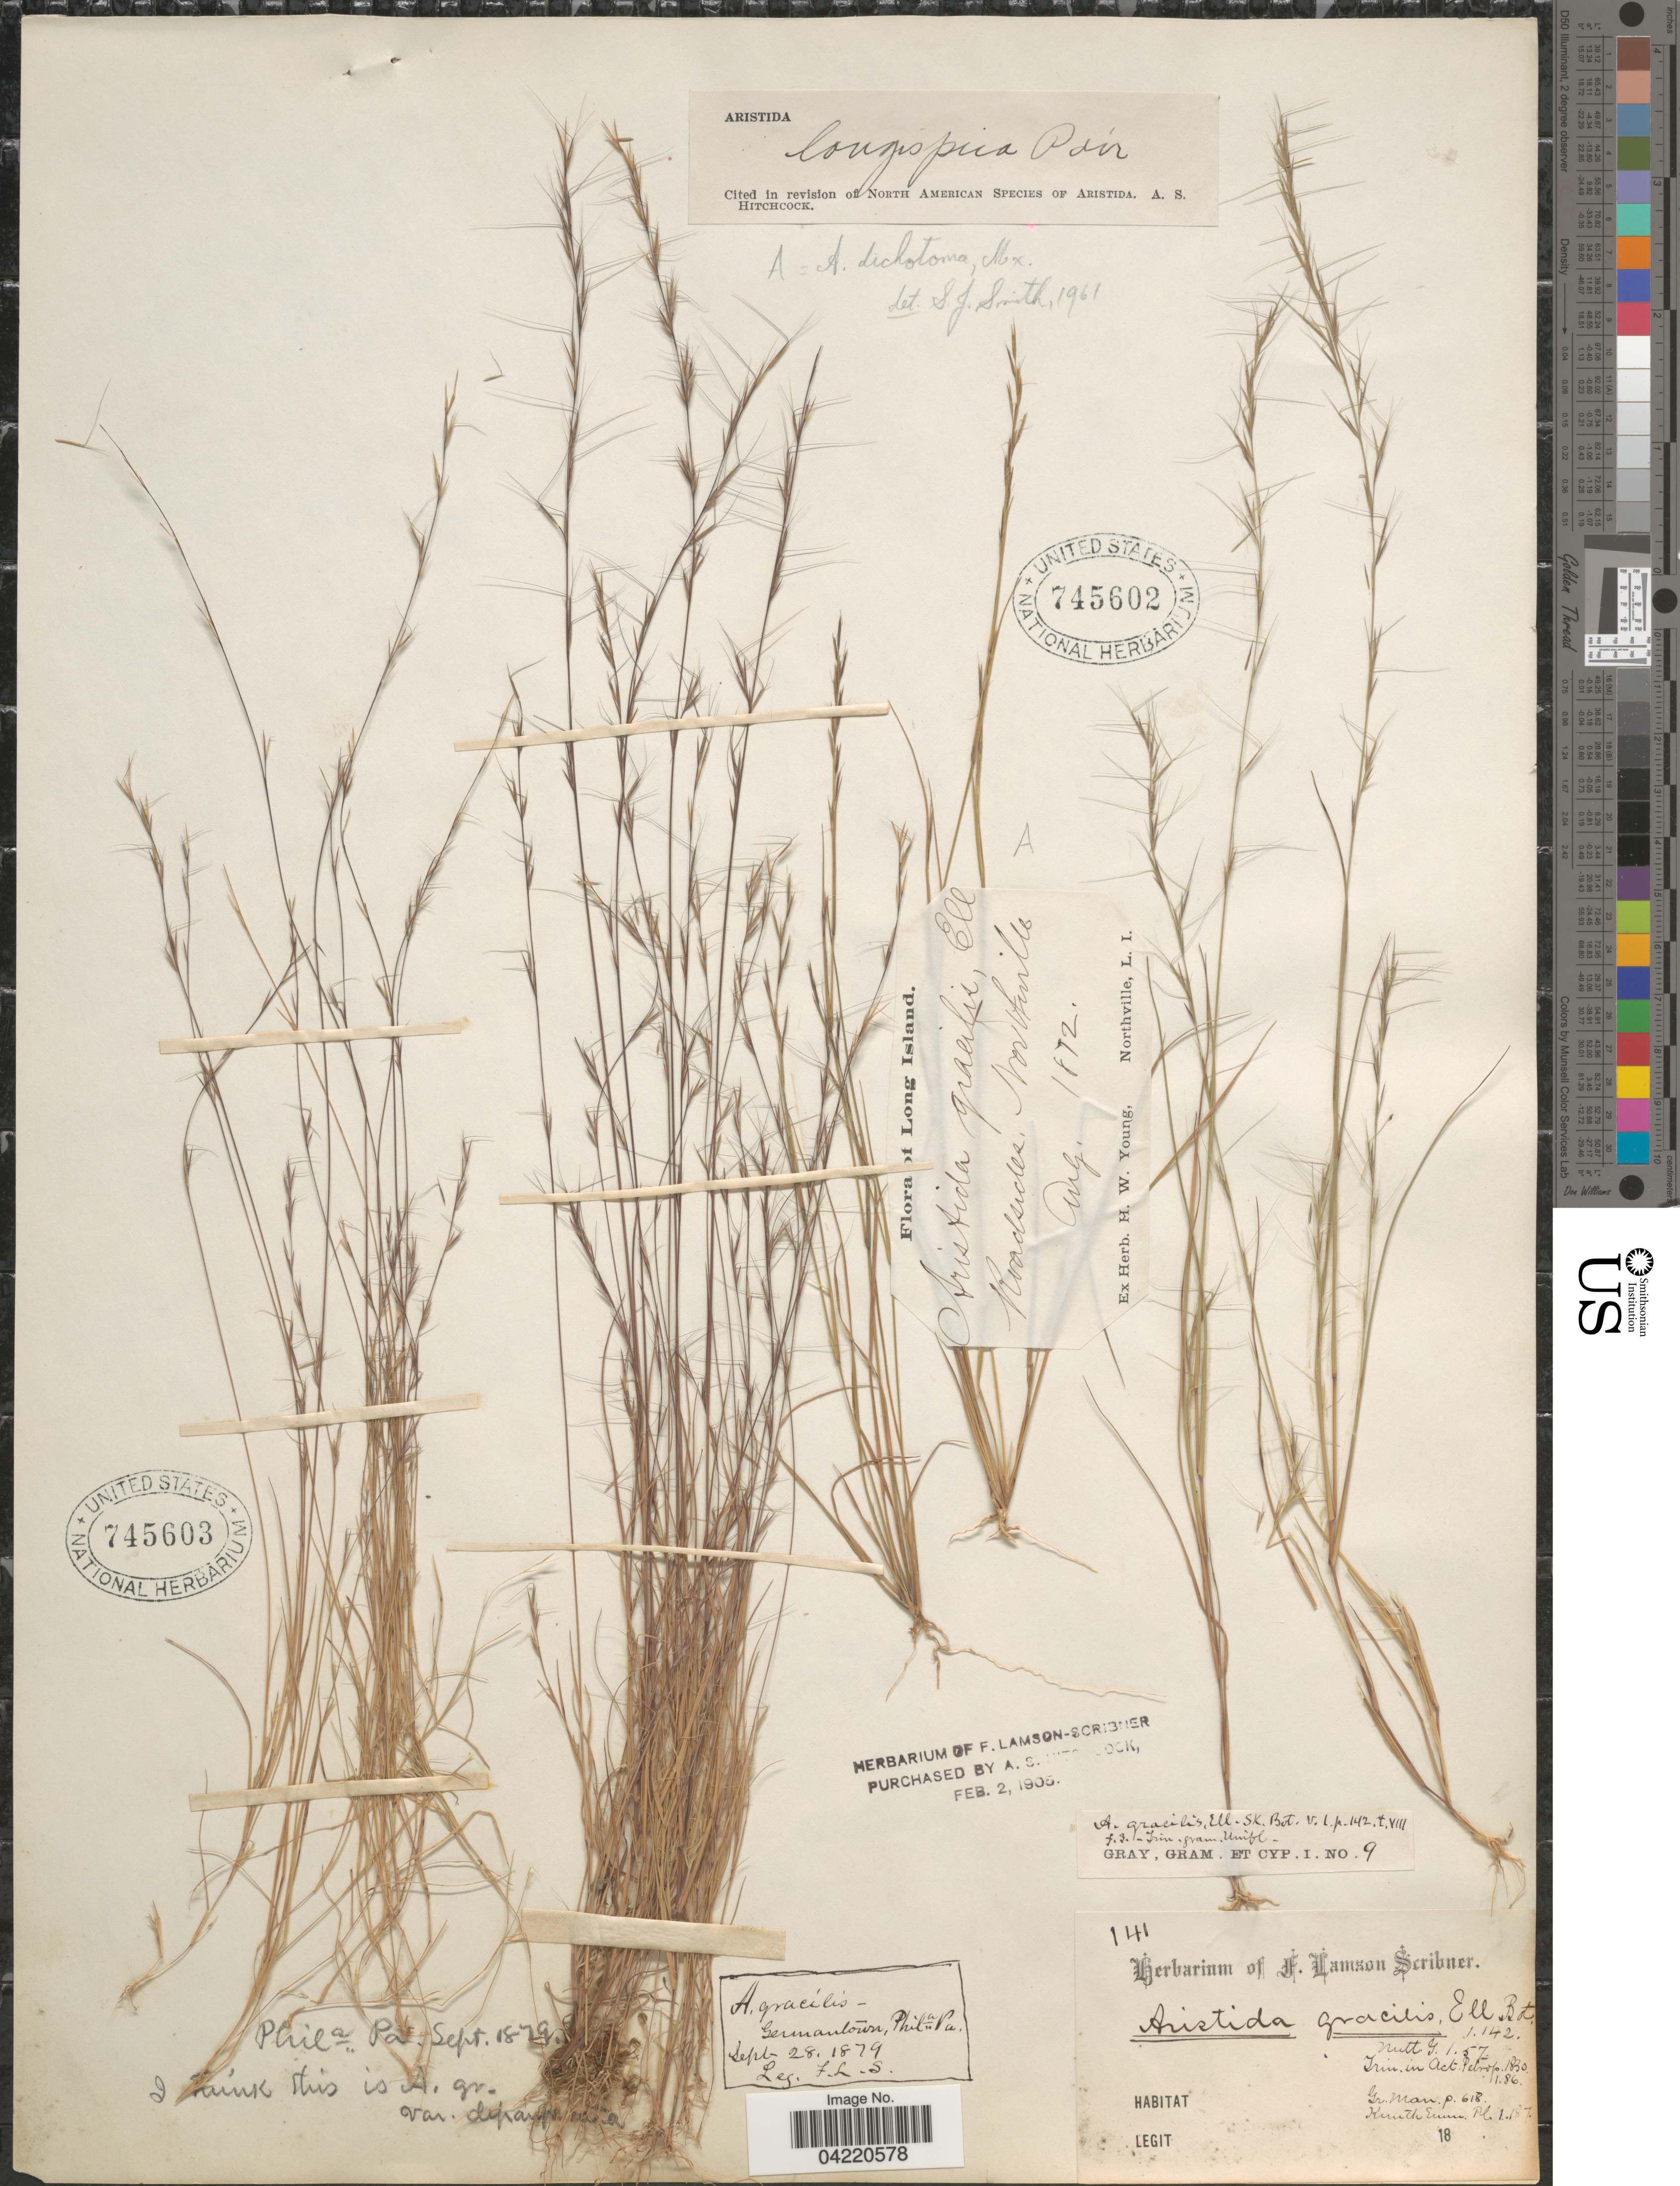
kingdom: Plantae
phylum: Tracheophyta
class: Liliopsida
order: Poales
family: Poaceae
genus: Aristida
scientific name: Aristida longespica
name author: Poir.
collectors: F. Lamson-Scribner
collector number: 141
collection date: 1879-09-28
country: United States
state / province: Pennsylvania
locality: Germantown, Phila.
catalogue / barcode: US 745603-2